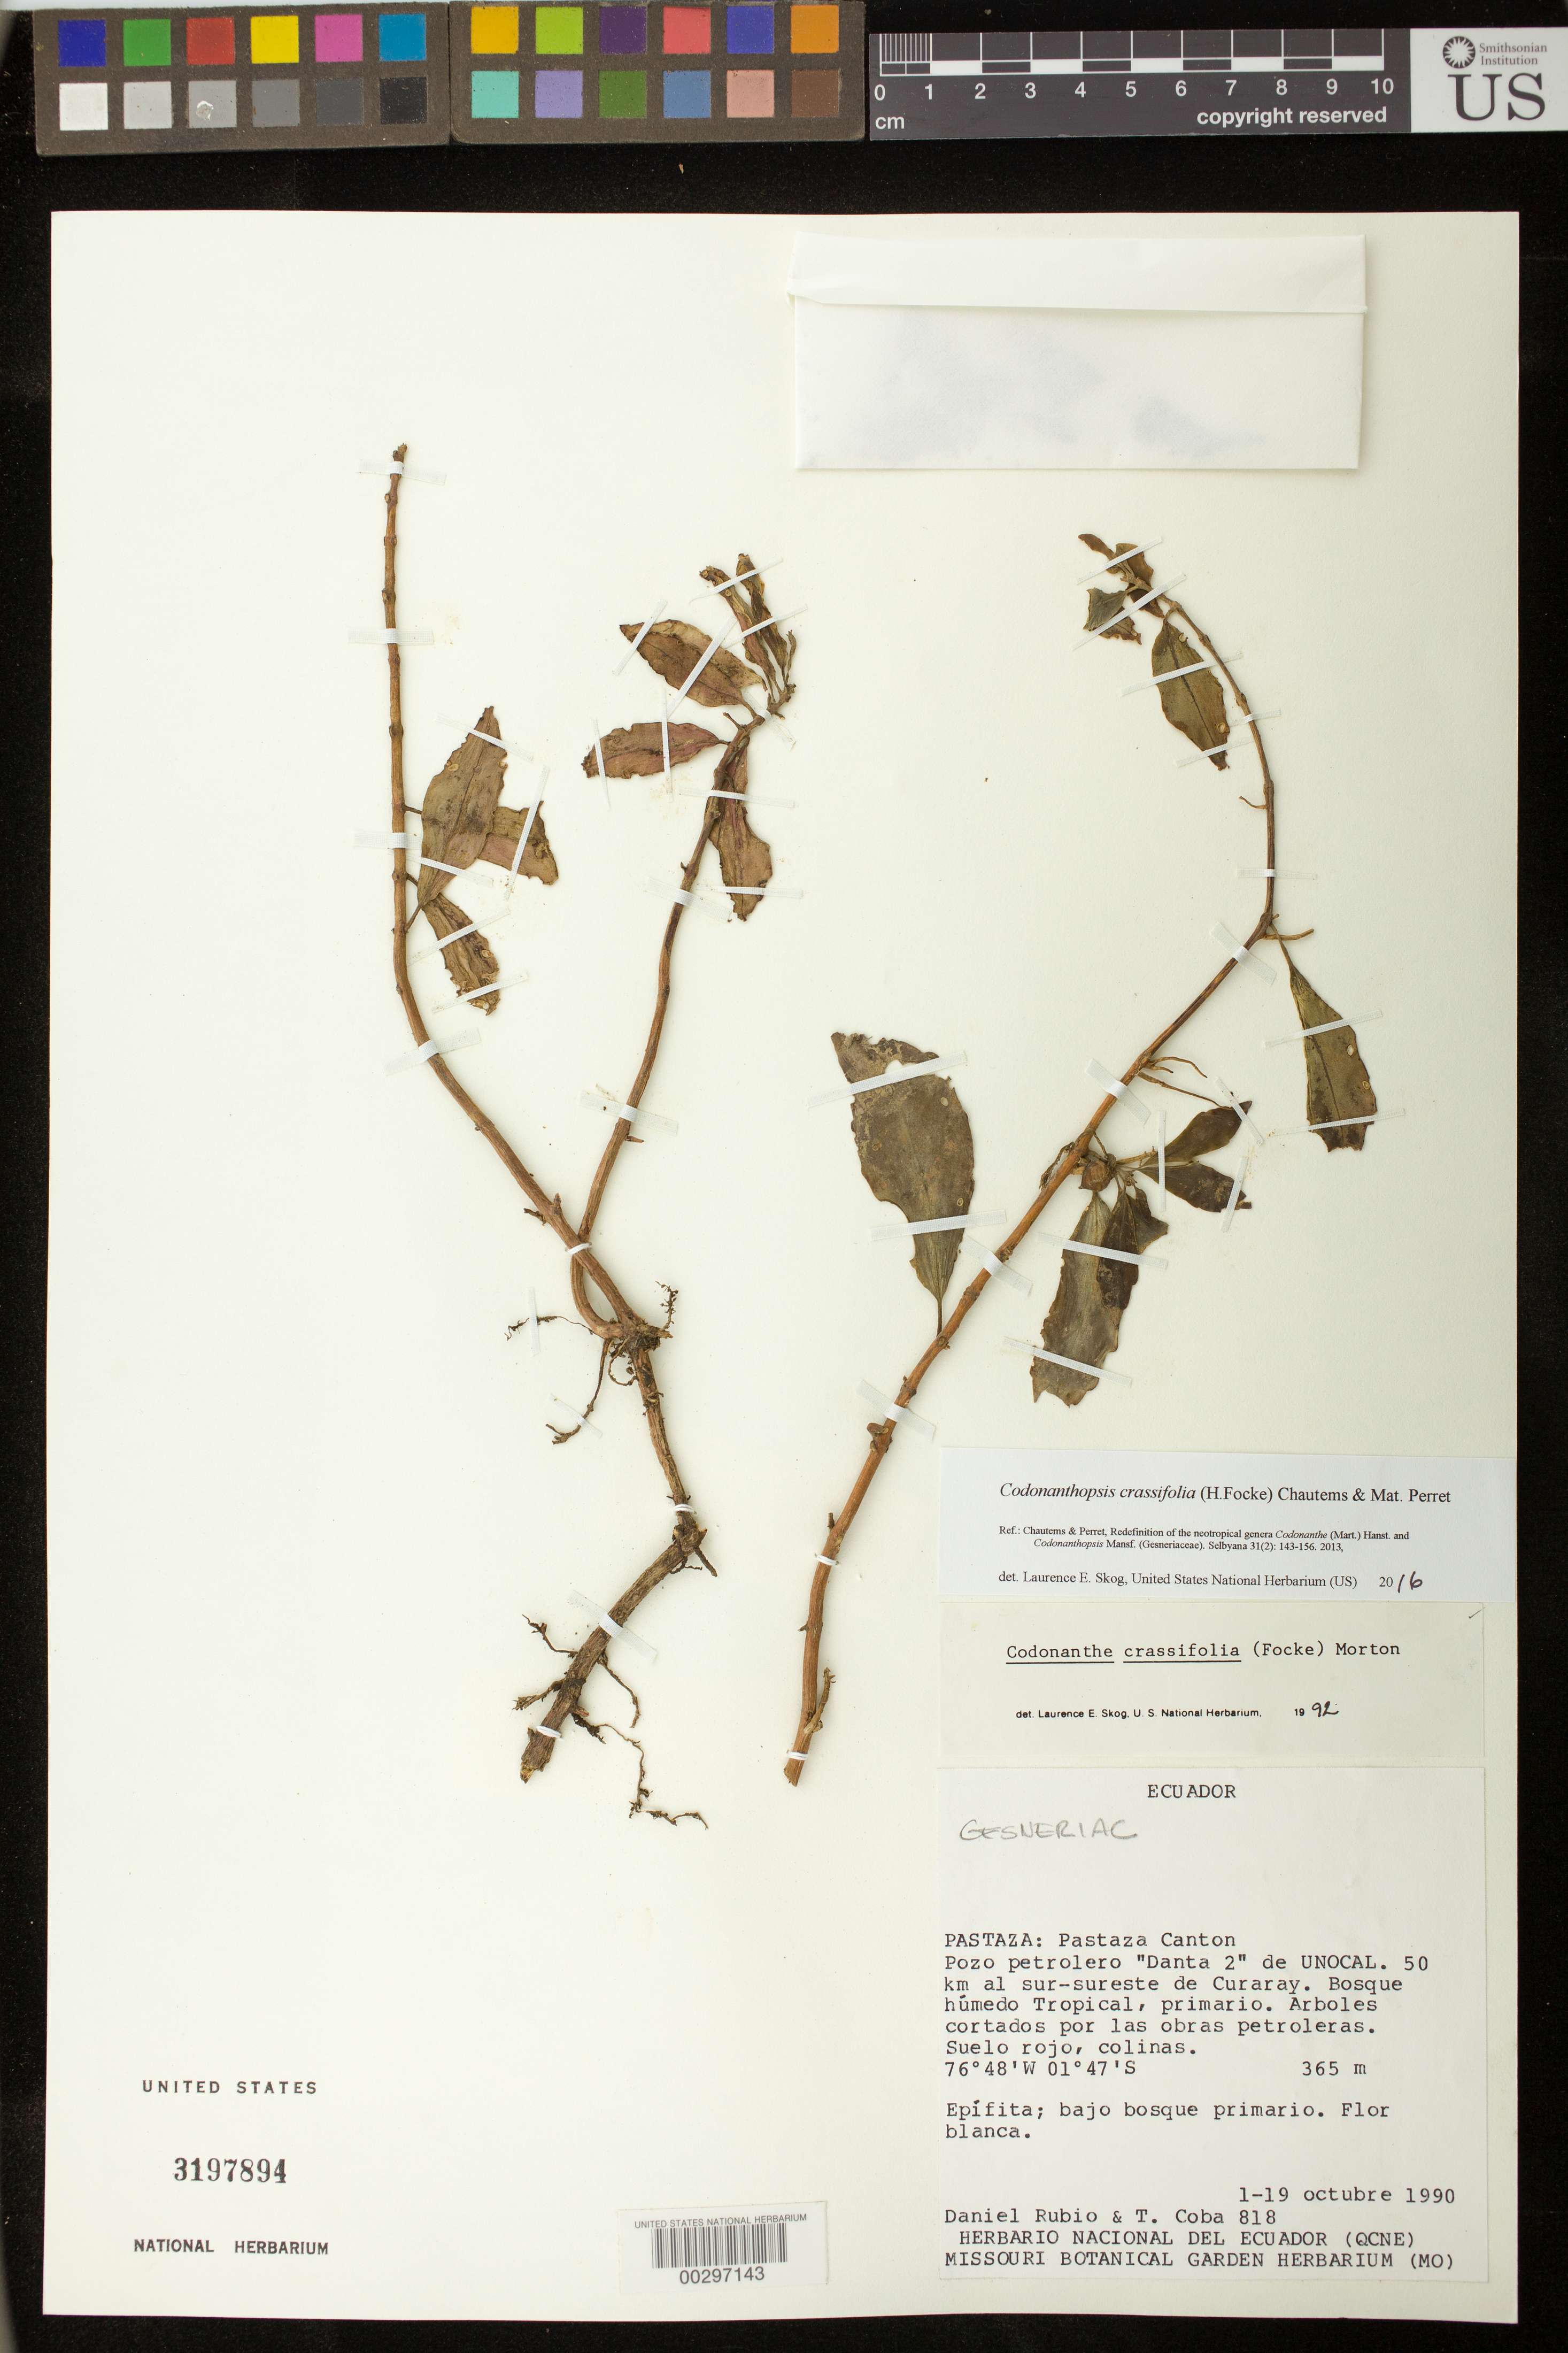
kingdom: Plantae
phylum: Tracheophyta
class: Magnoliopsida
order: Lamiales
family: Gesneriaceae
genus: Codonanthopsis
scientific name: Codonanthopsis crassifolia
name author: (H. Focke) Chautems & Mat.Perret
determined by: Skog, Laurence E.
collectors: D. Rubio & T. Coba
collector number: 818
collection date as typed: Oct 1990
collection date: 1990-10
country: Ecuador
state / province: Pastaza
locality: Pastaza Canton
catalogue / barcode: US 3197894